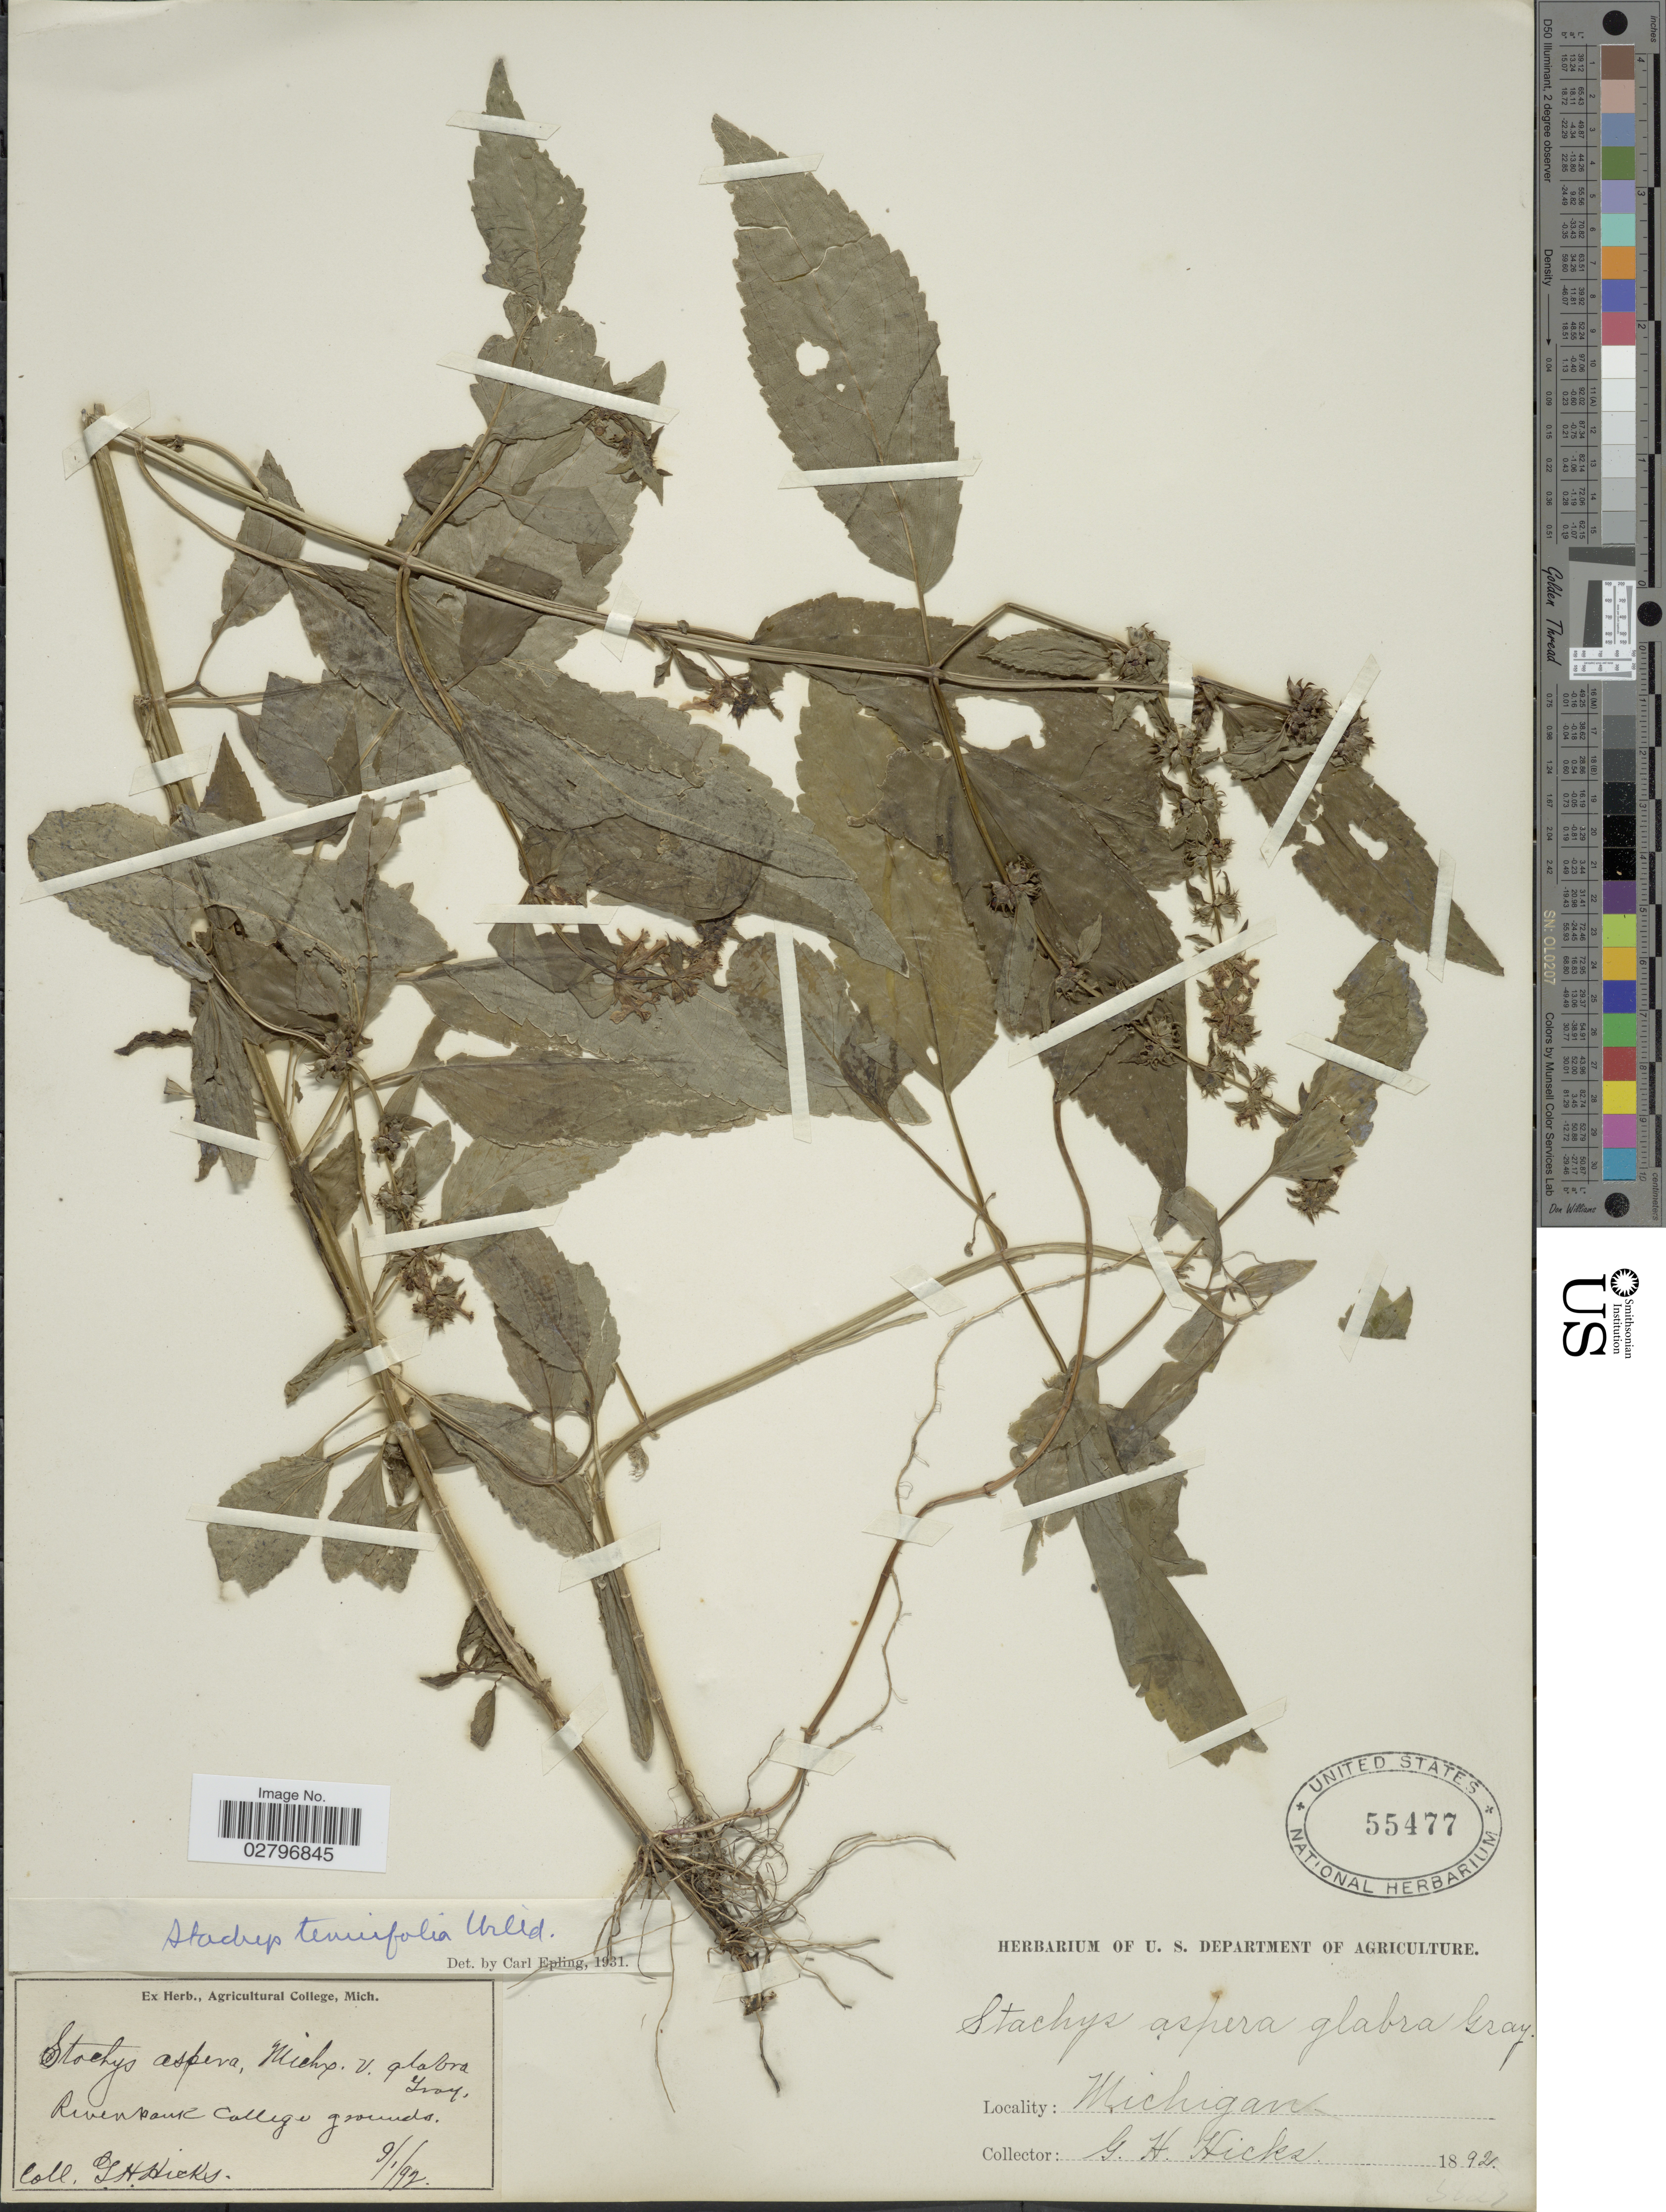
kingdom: Plantae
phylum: Tracheophyta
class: Magnoliopsida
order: Lamiales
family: Lamiaceae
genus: Stachys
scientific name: Stachys tenuifolia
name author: Willd.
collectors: G. Hicks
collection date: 1892-09-01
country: United States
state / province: Michigan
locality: Riverbank College grounds.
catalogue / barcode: US 55477